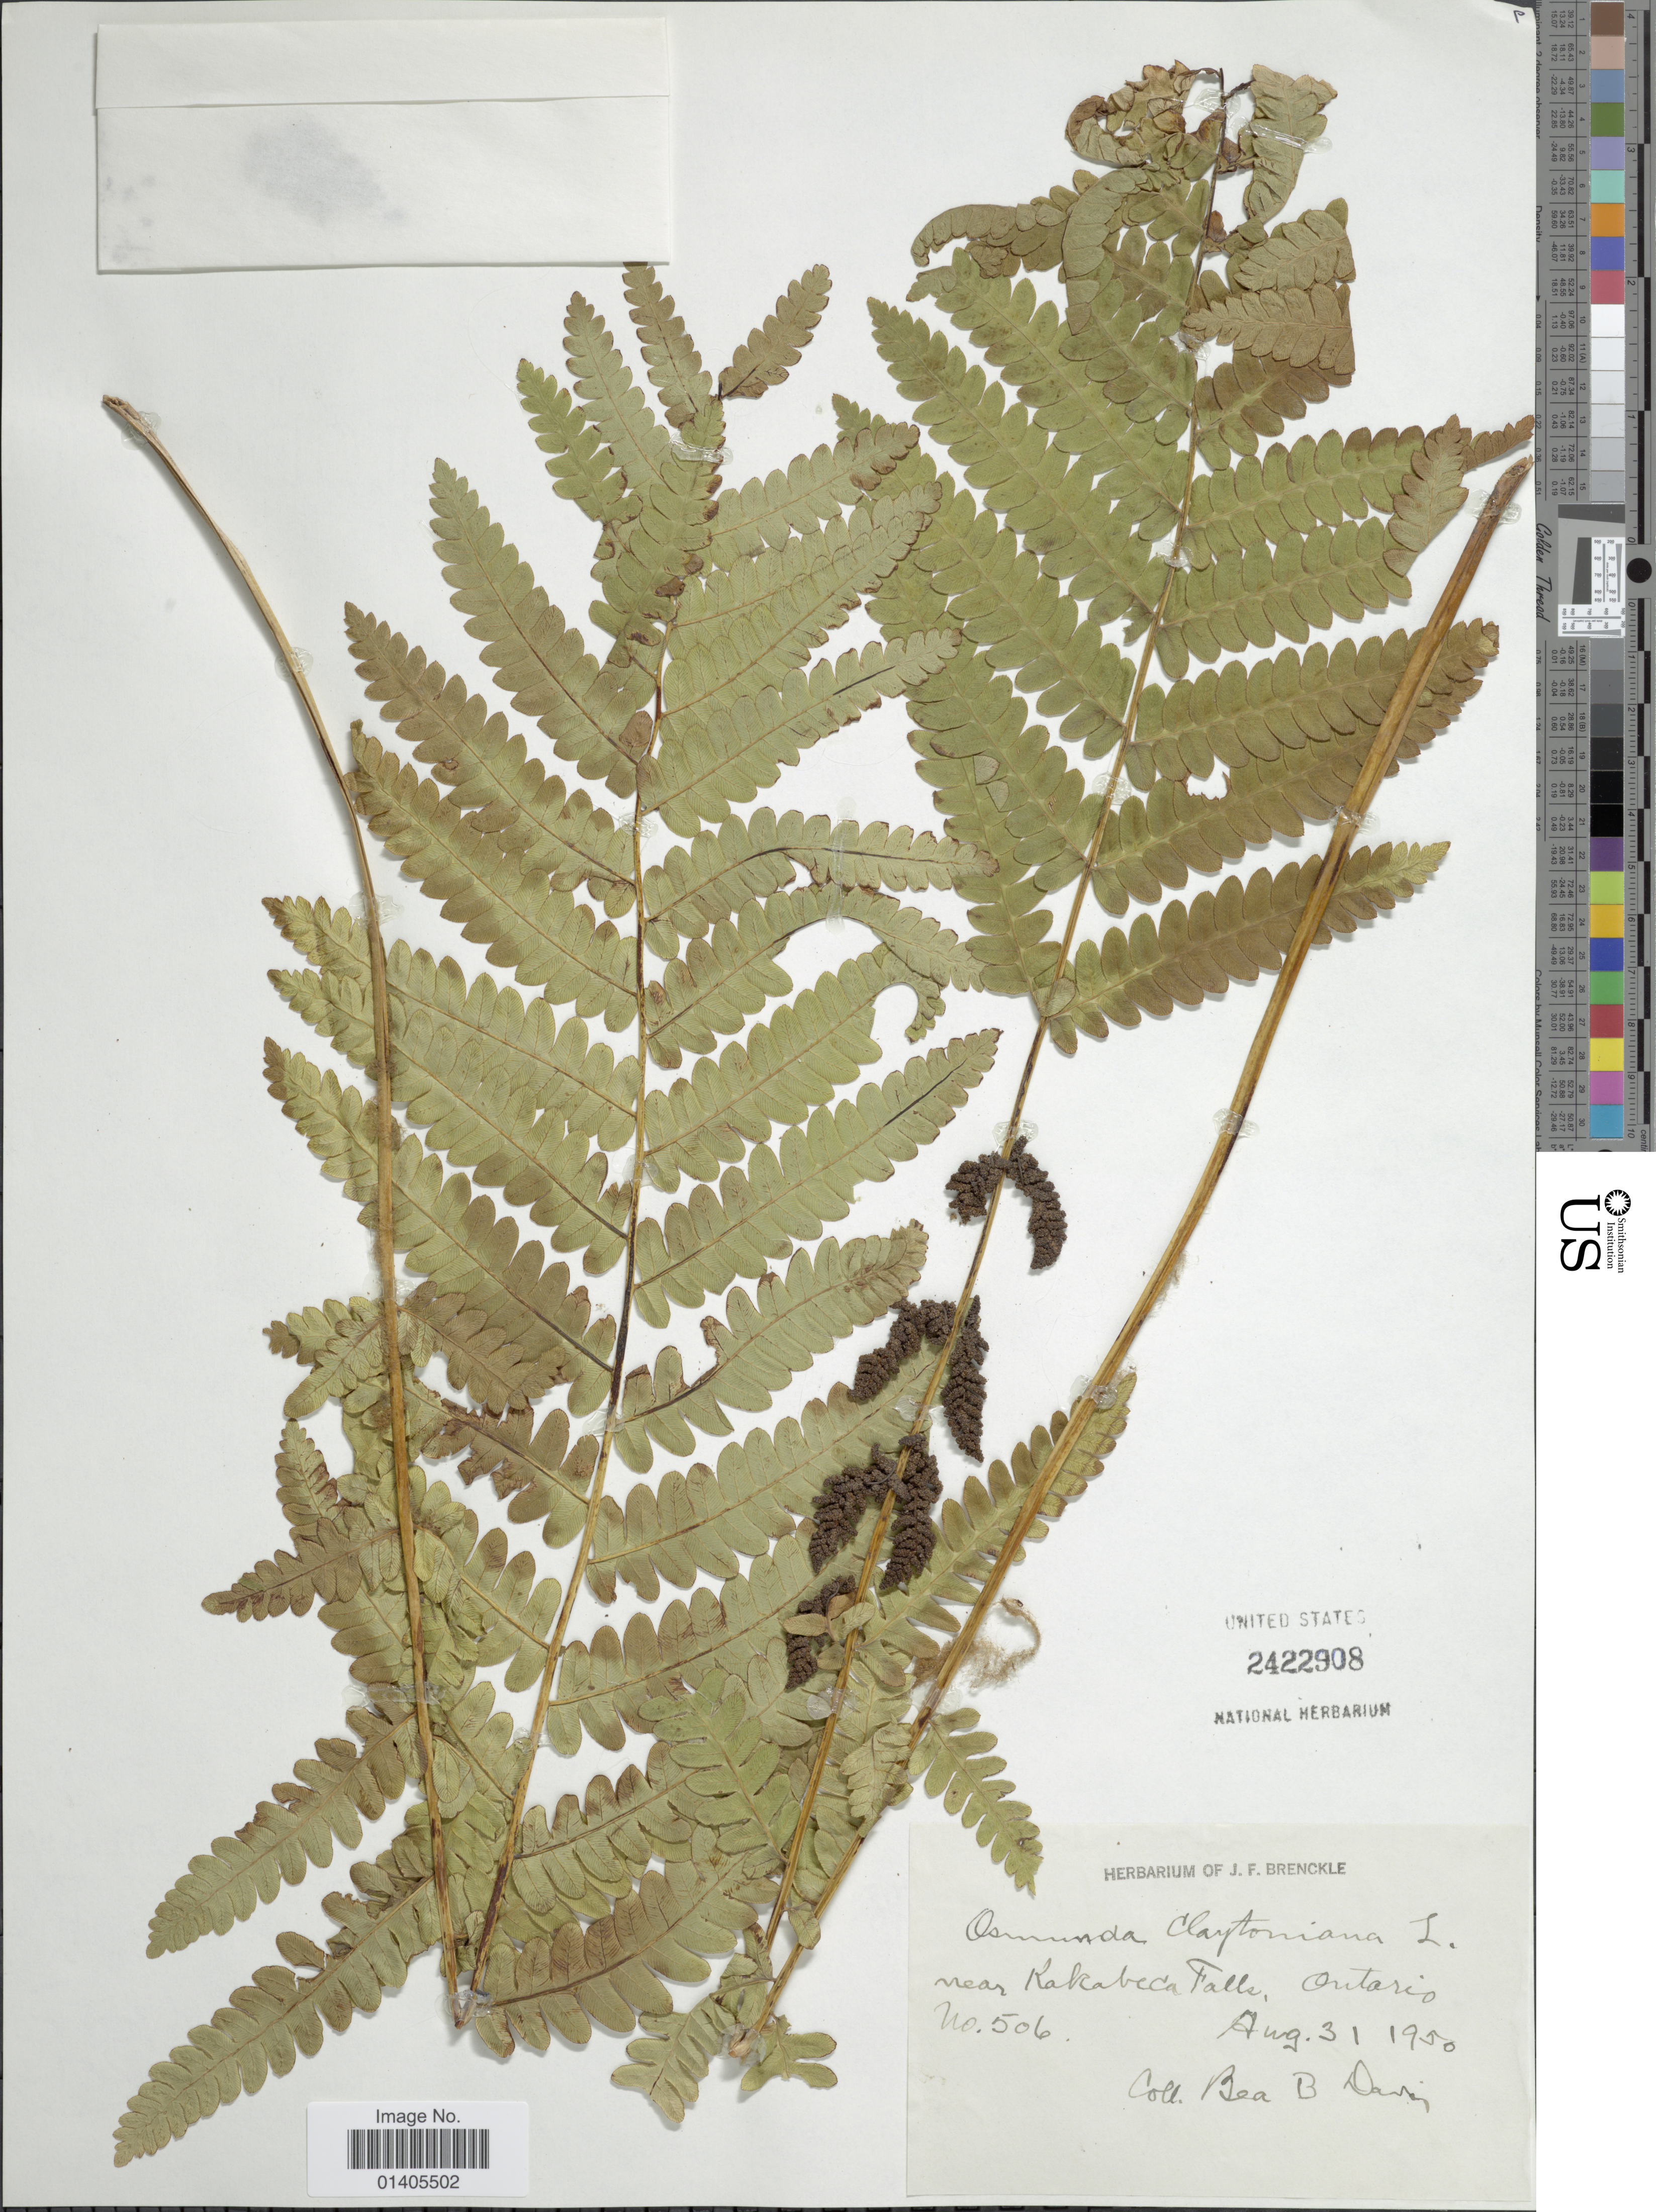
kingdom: Plantae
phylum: Tracheophyta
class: Polypodiopsida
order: Osmundales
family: Osmundaceae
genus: Osmunda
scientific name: Osmunda claytoniana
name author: (L.) Tagawa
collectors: B. Davis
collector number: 506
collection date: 1950-08-31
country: Canada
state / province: Ontario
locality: Near Kakebeca Falls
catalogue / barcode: US 2422908